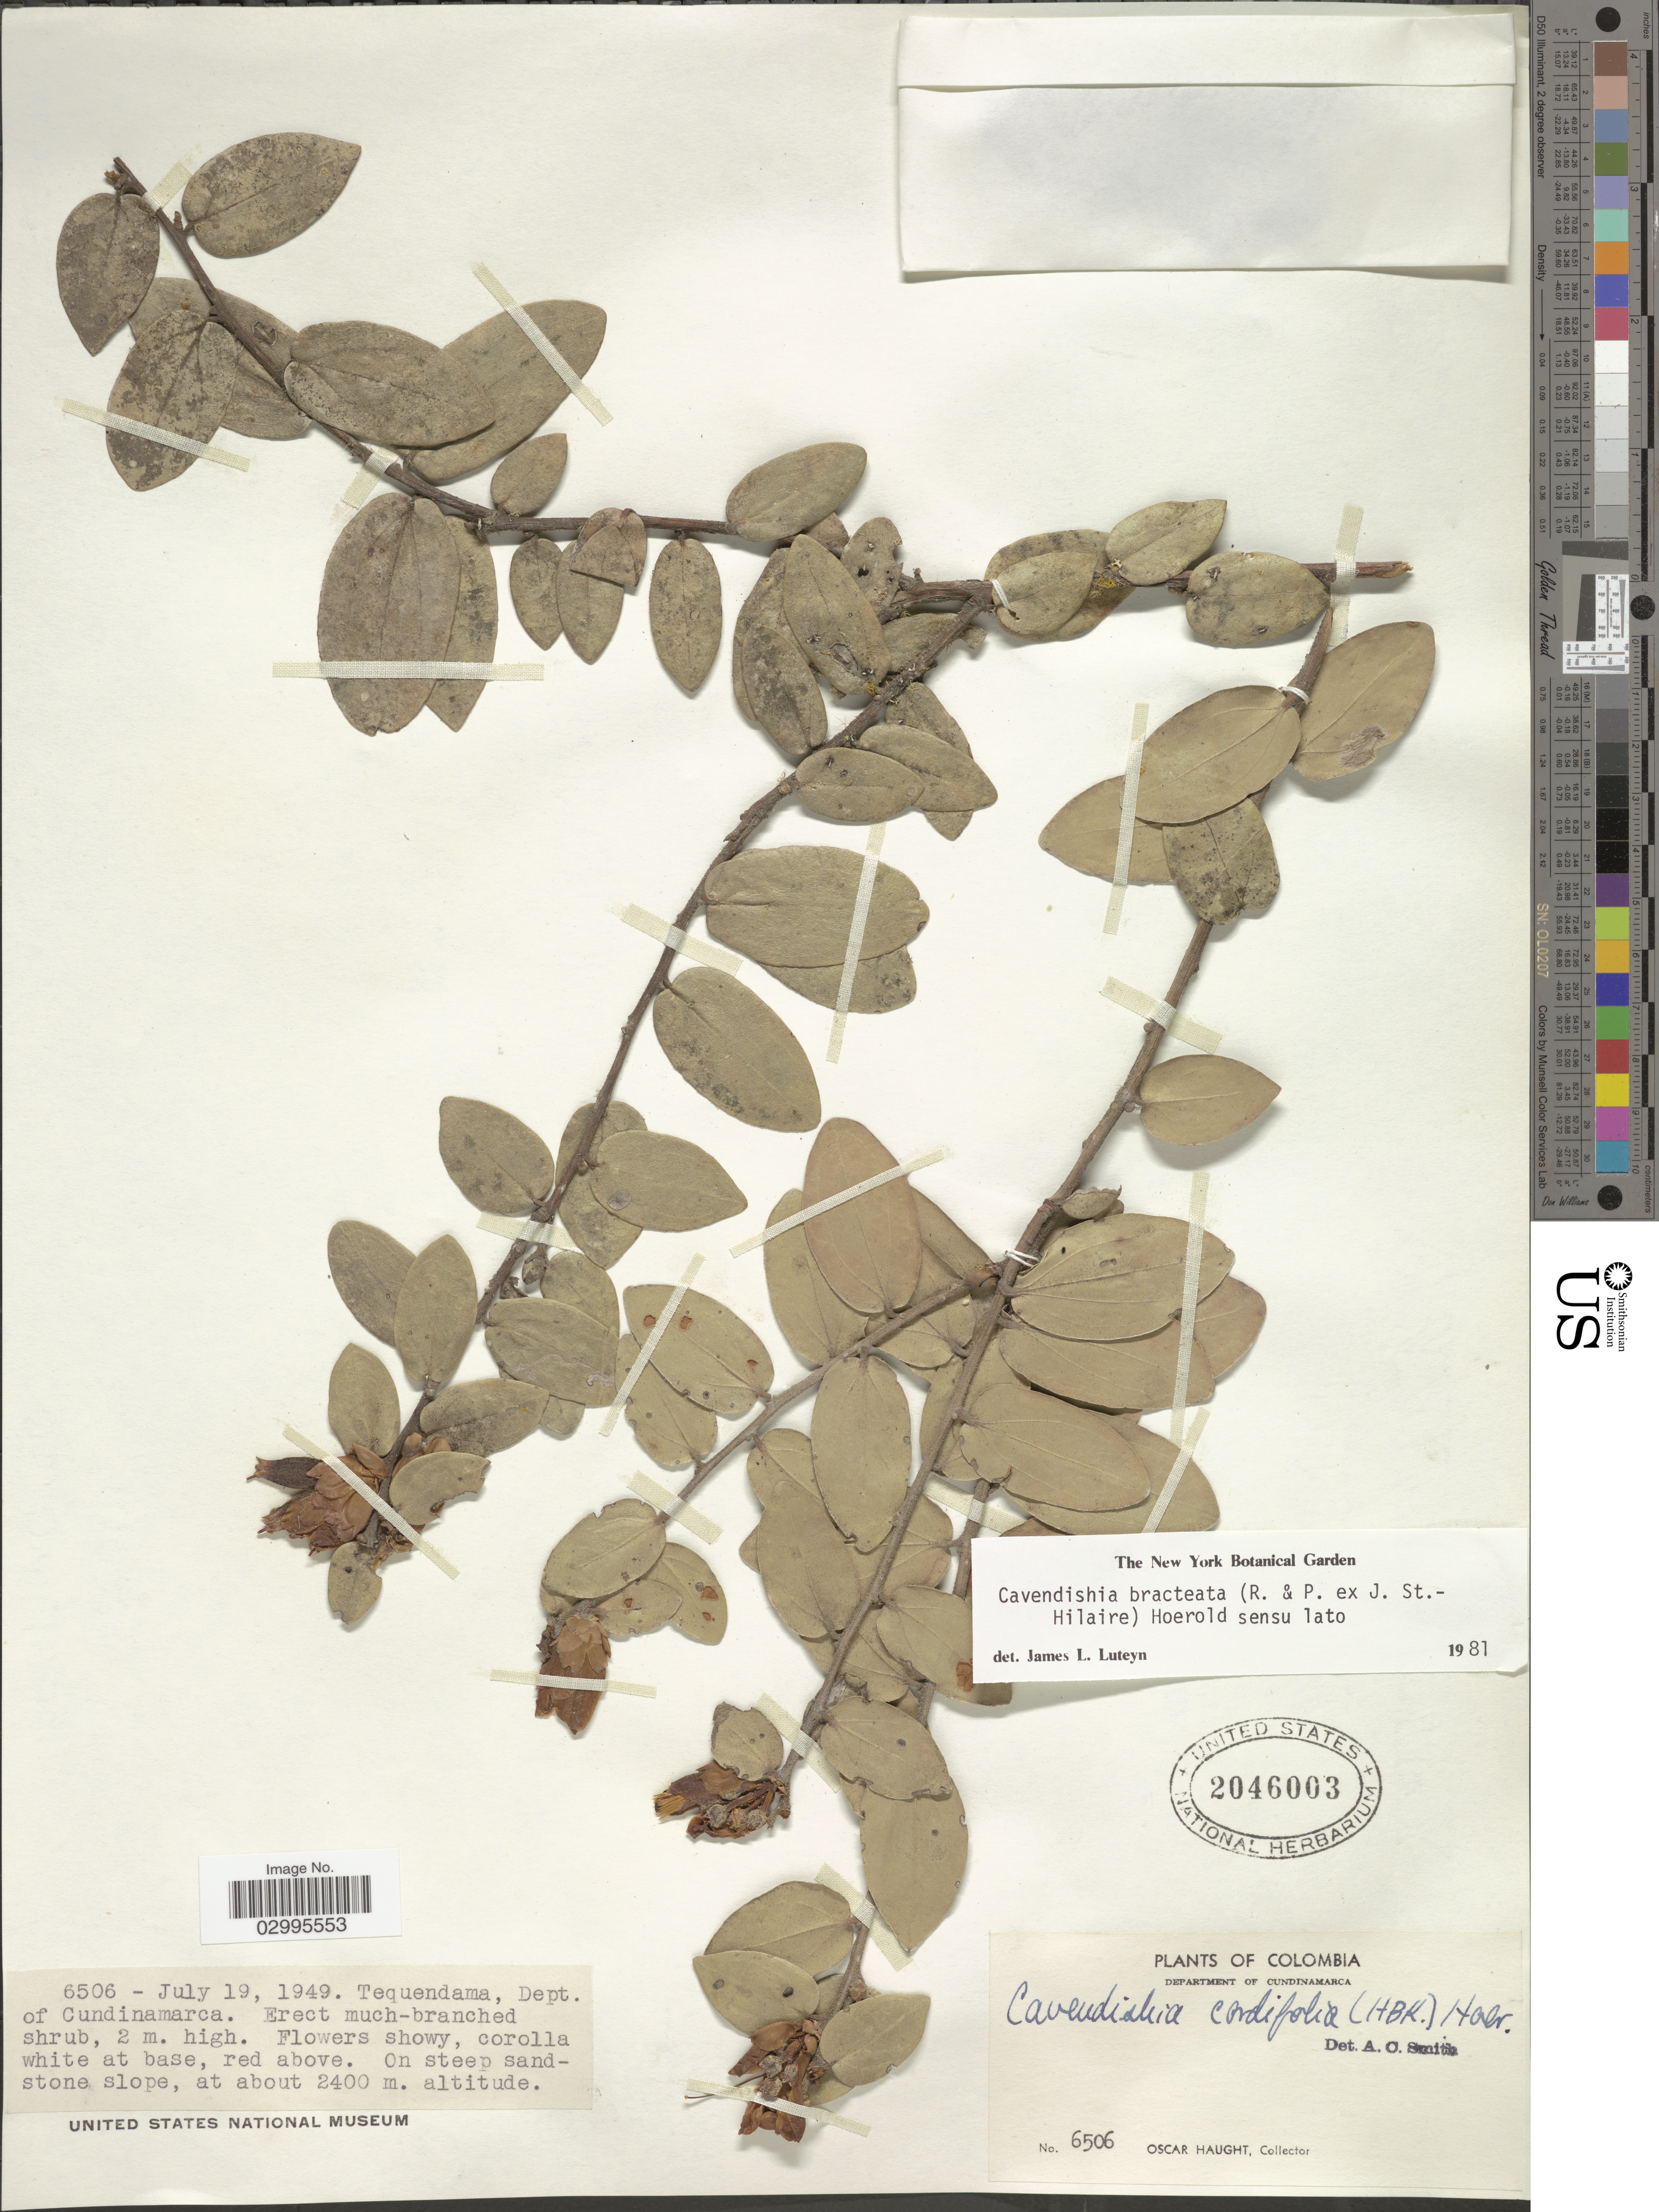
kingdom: Plantae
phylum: Tracheophyta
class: Magnoliopsida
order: Ericales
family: Ericaceae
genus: Cavendishia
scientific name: Cavendishia bracteata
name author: (Ruiz & Pav. ex J. St.-Hil.) Hoerold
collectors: O. Haught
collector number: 6506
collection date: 1949-07-19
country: Colombia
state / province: Cundinamarca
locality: Department of Cundinamarca. Tequendama.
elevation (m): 2400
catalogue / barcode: US 2046003